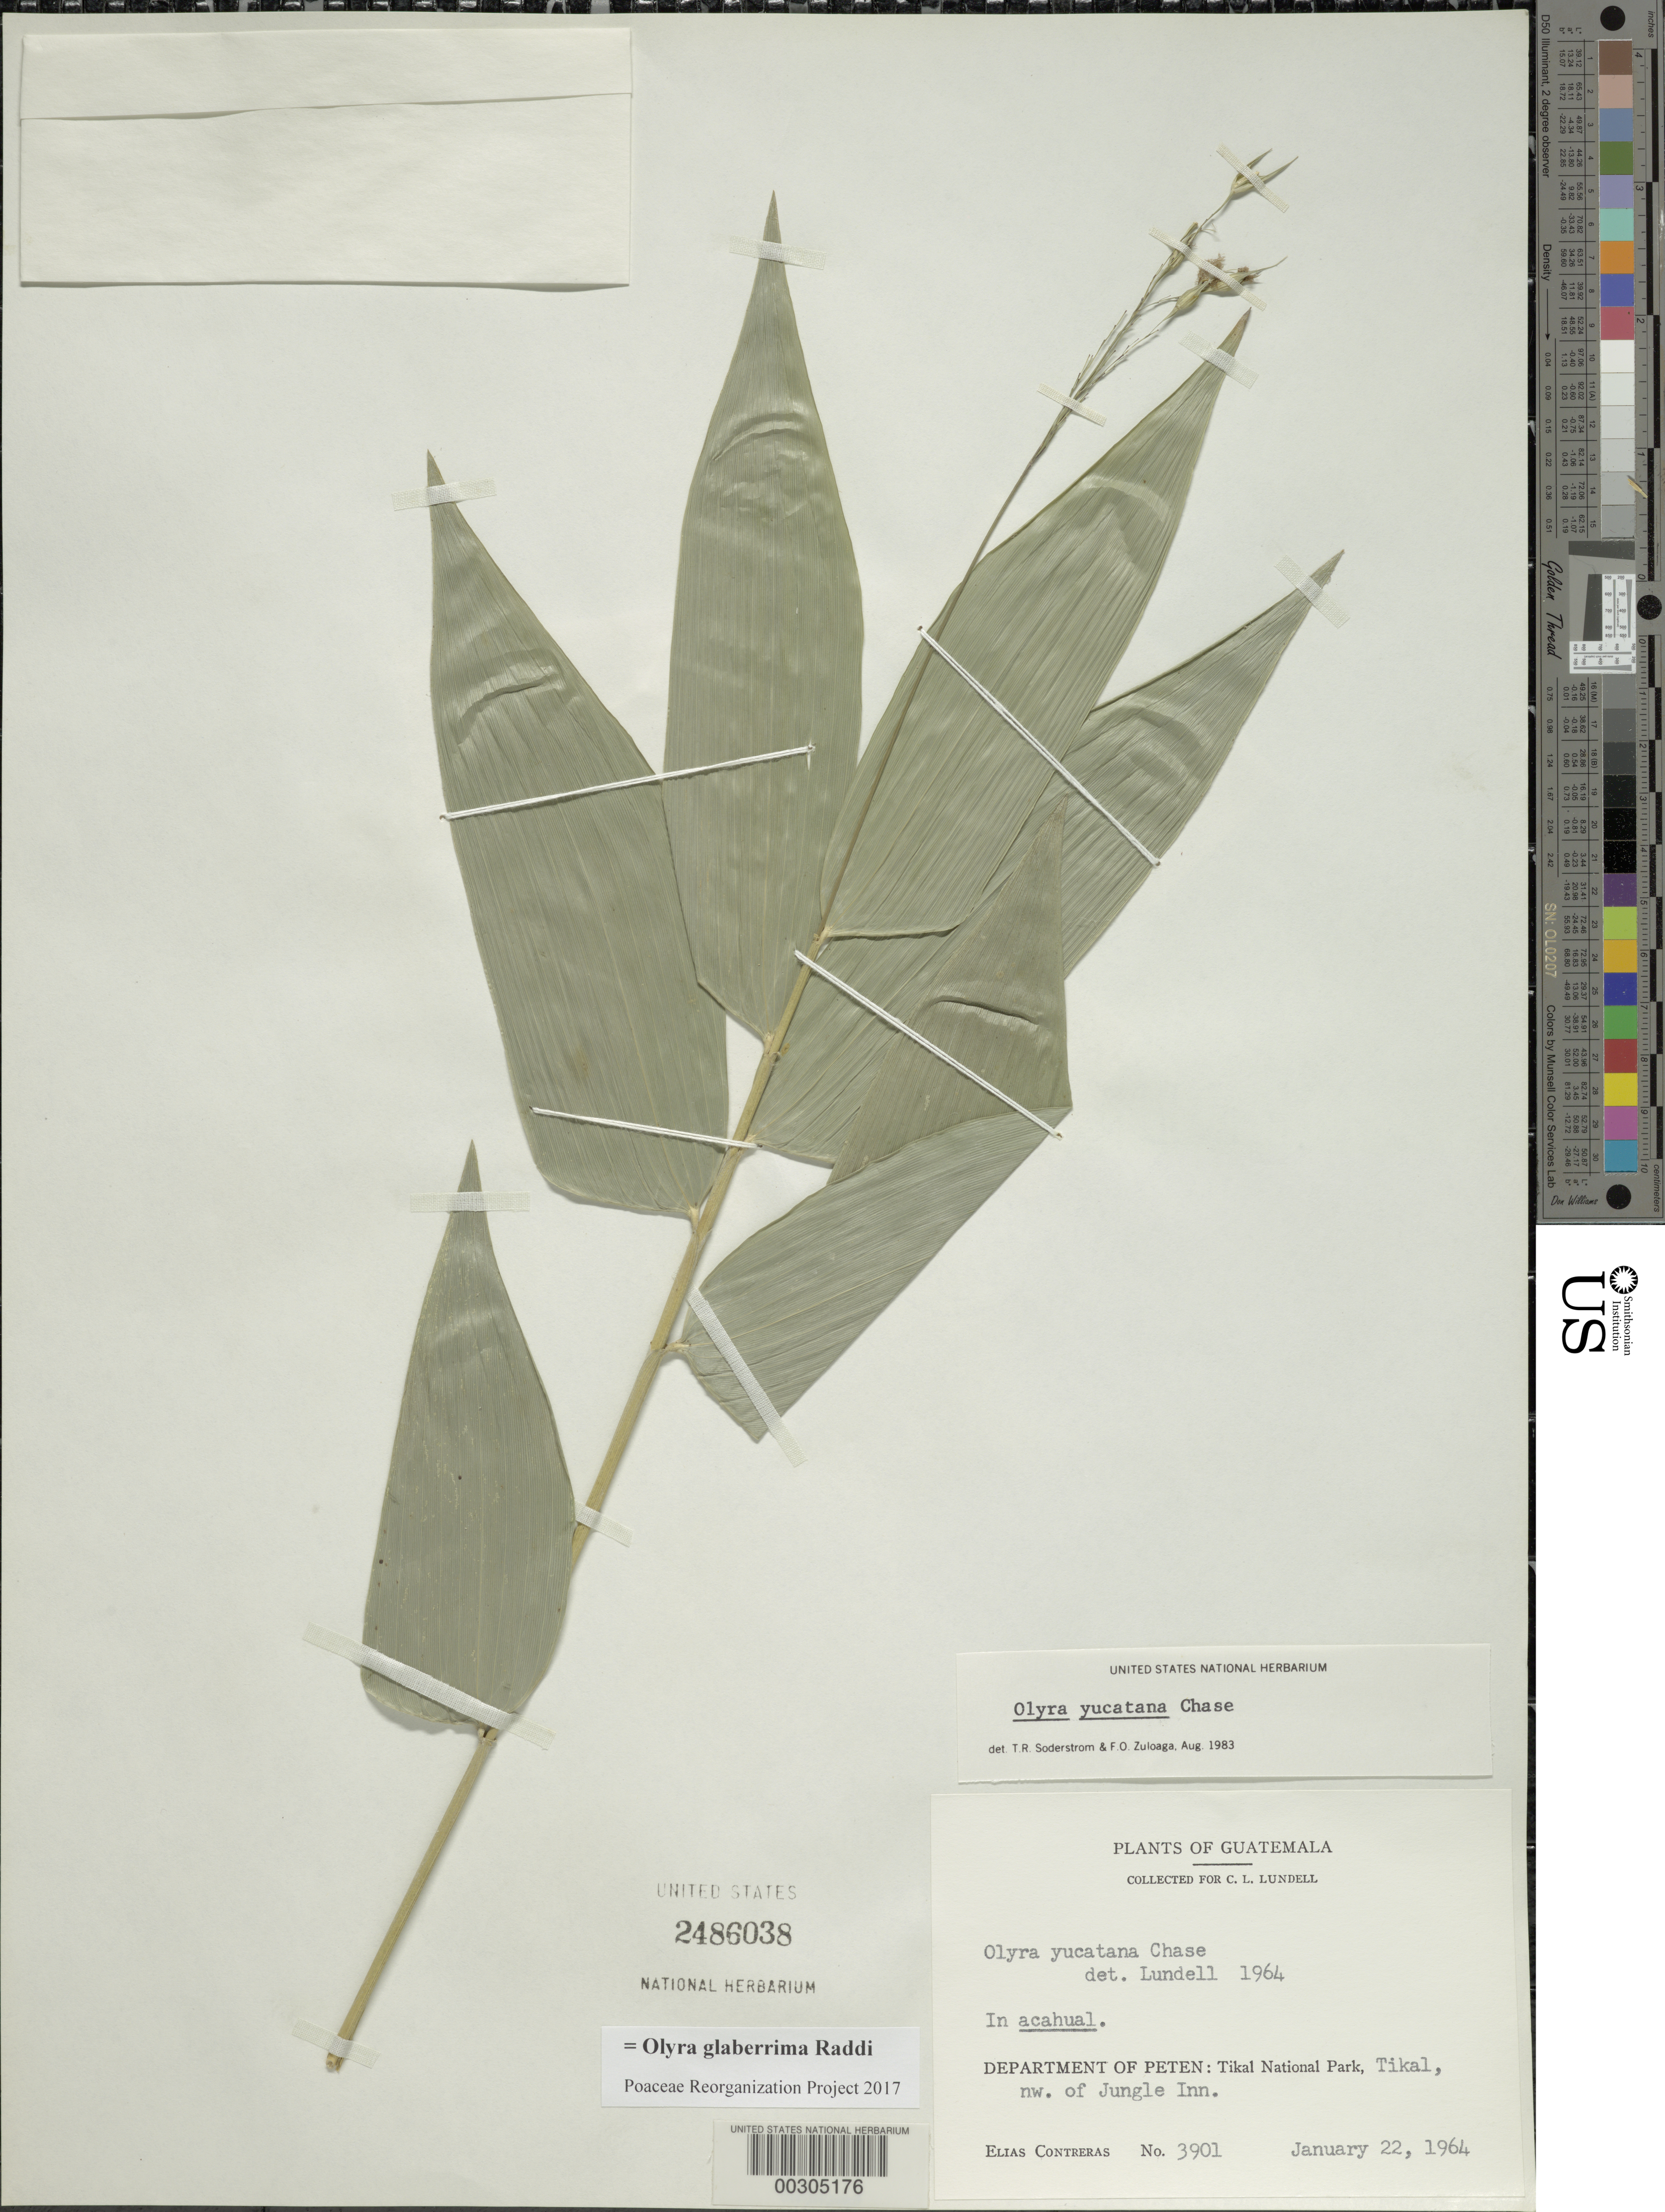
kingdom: Plantae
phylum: Tracheophyta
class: Liliopsida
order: Poales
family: Poaceae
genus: Olyra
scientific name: Olyra glaberrima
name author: Raddi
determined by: Poaceae Reorganization Project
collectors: E. Contreras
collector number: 3901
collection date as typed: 22 Jan 1964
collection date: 1964-01-22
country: Guatemala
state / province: El Petén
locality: Tikal National Park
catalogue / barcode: US 2486038